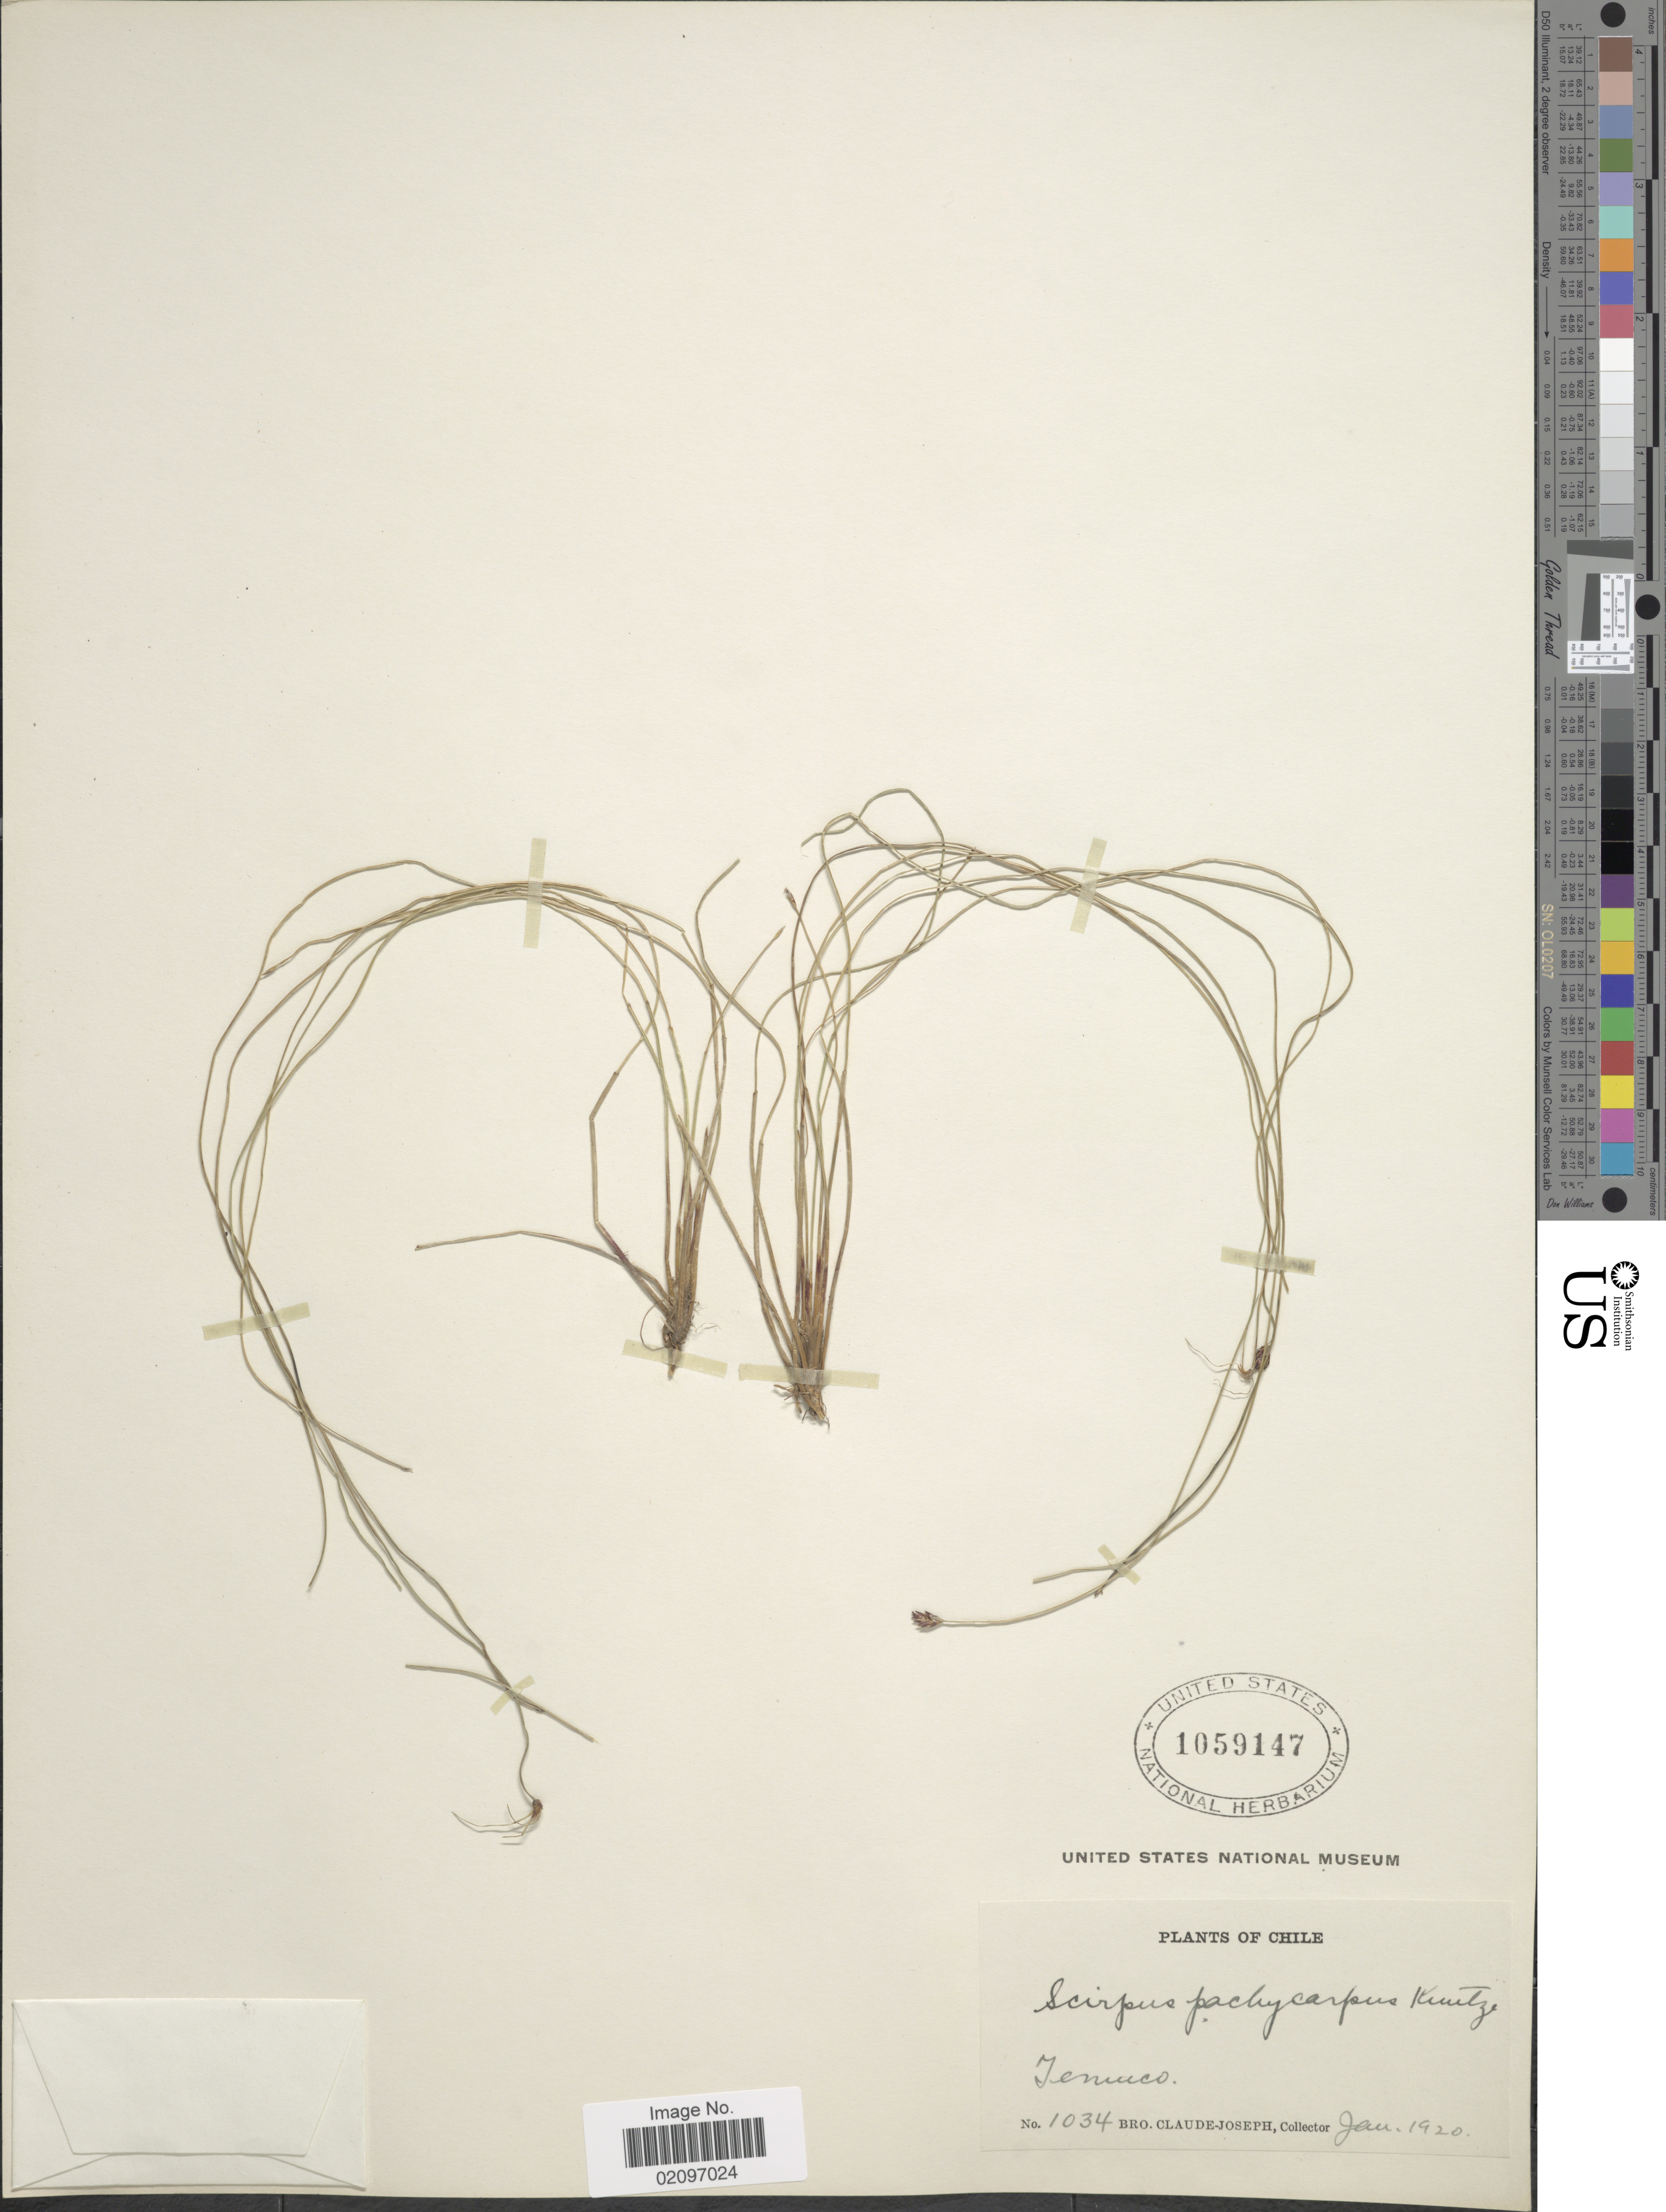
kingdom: Plantae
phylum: Tracheophyta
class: Liliopsida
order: Poales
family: Cyperaceae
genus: Eleocharis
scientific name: Eleocharis pachycarpa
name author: É. Desv.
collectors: Bro. Claude-Joseph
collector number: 1034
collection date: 1920-01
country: Chile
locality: Temuco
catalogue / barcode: US 1059147